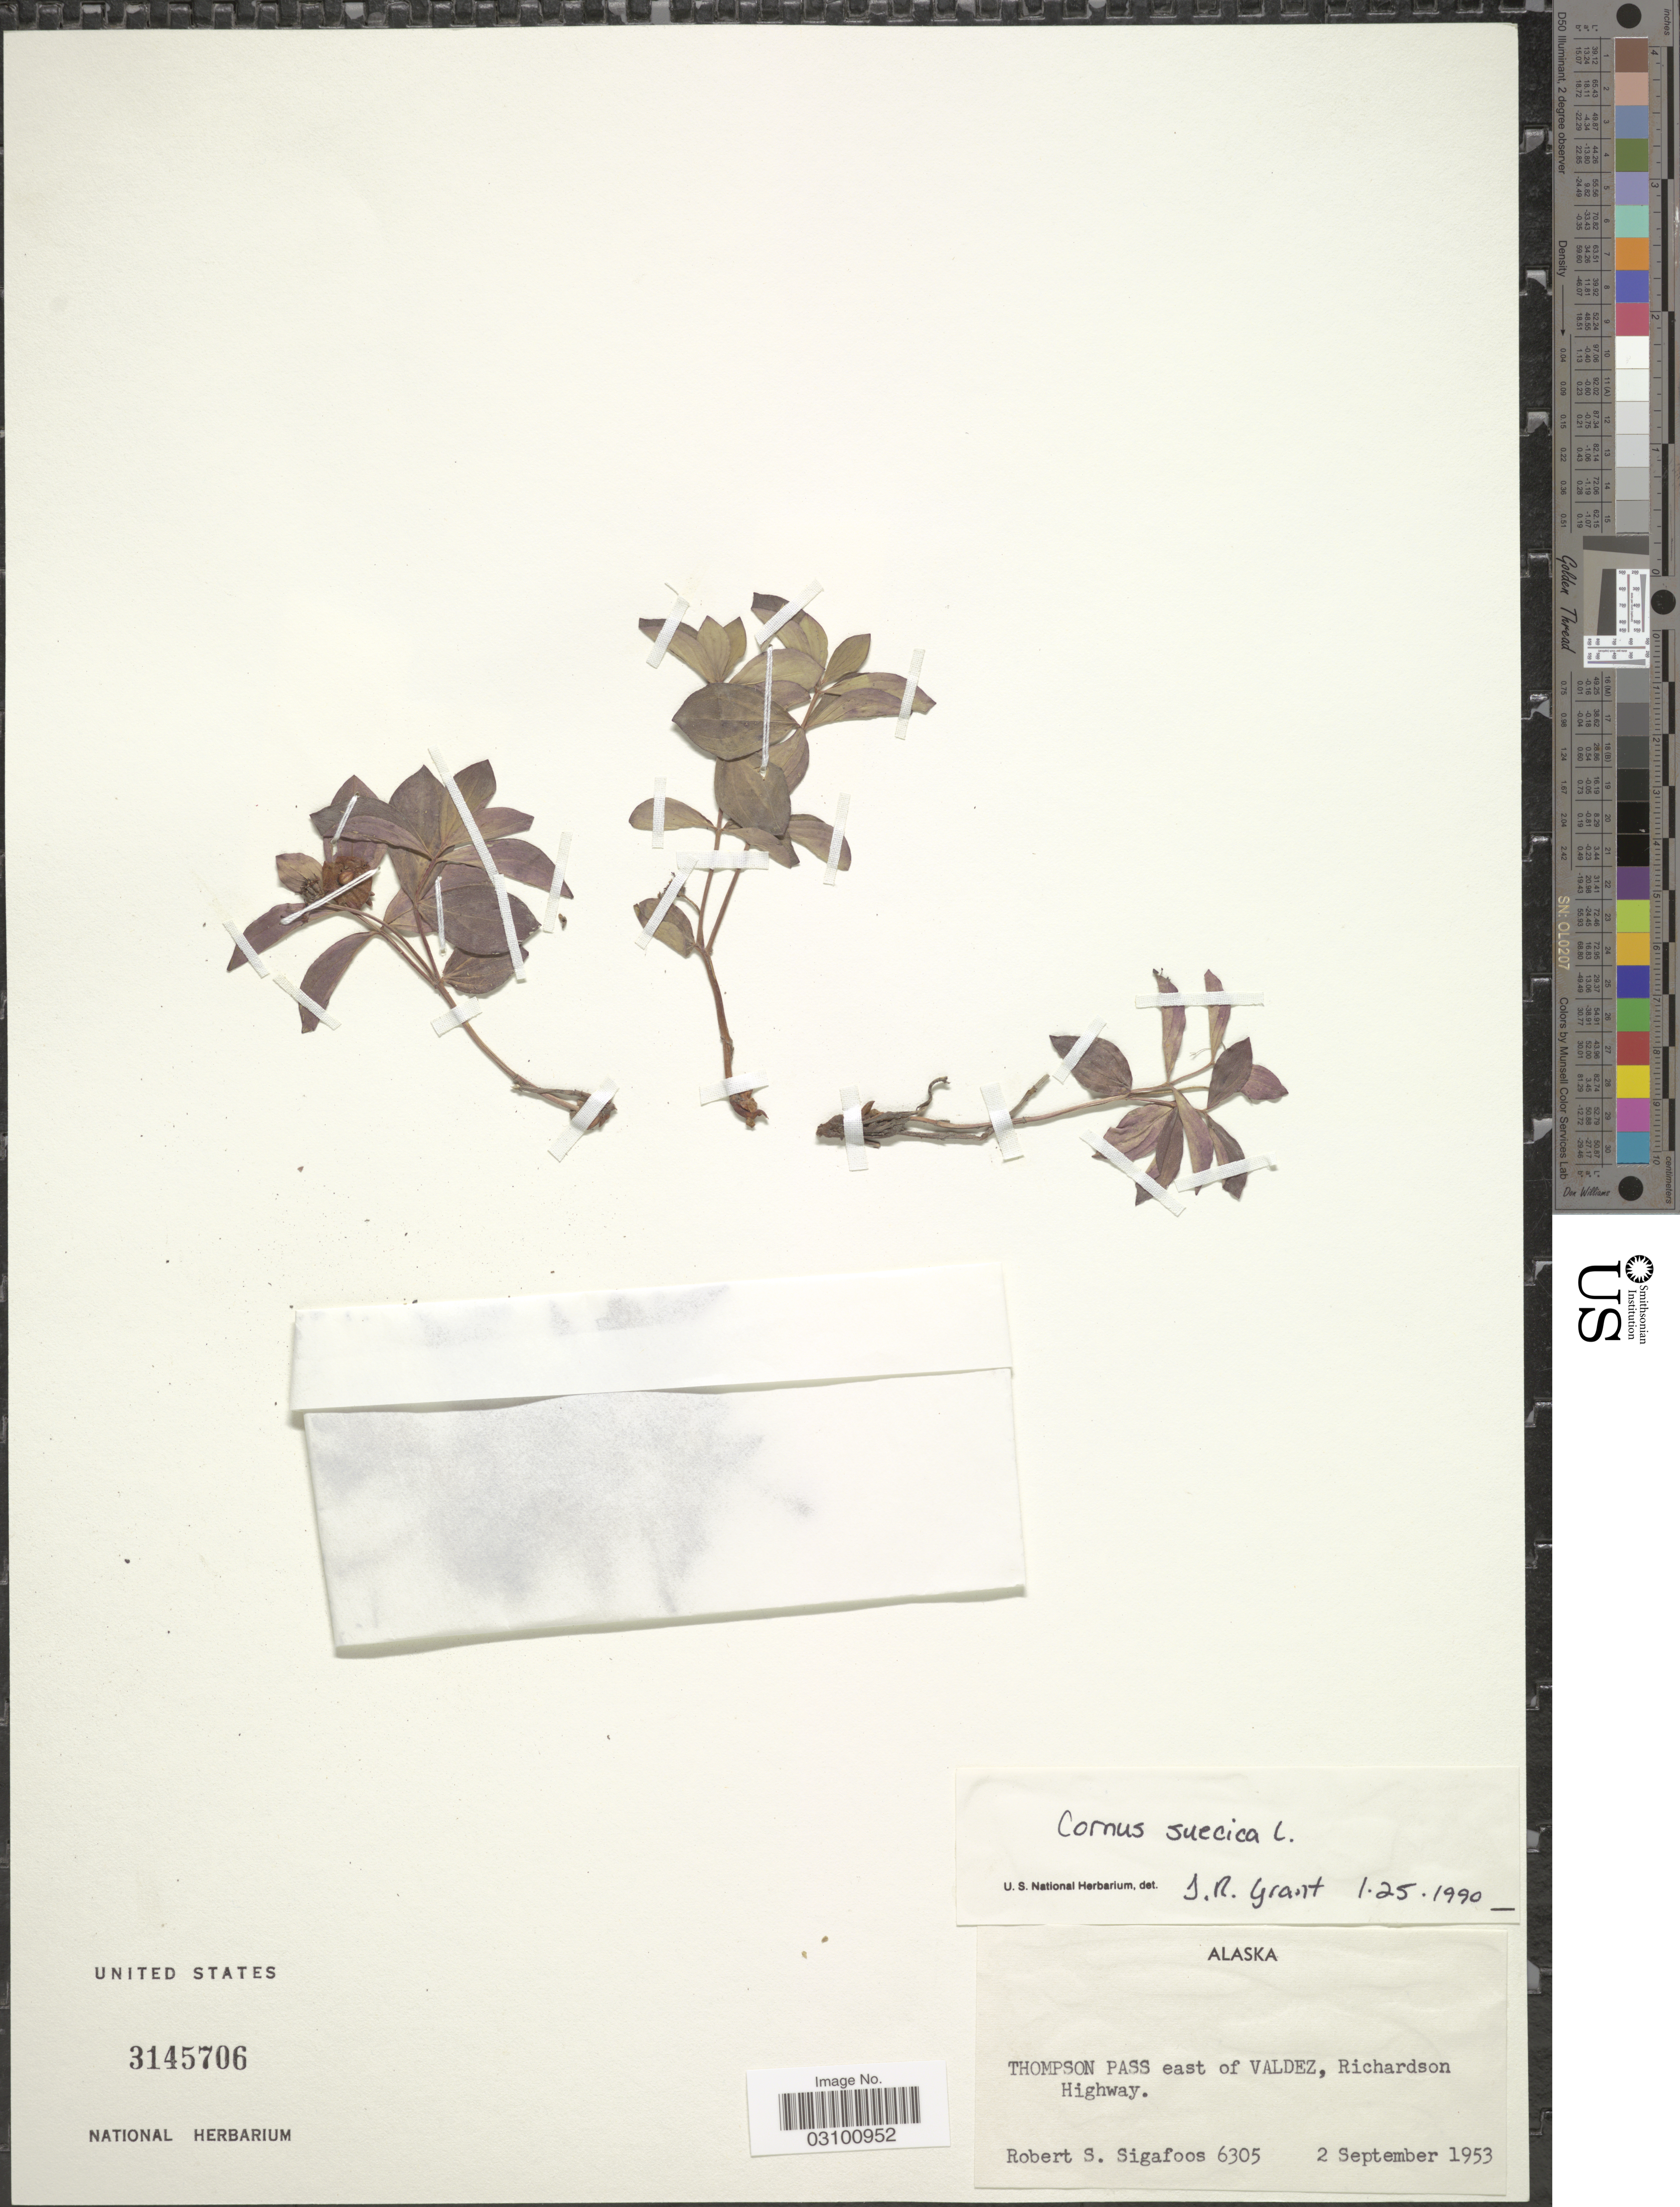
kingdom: Plantae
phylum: Tracheophyta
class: Magnoliopsida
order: Cornales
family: Cornaceae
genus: Cornus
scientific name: Cornus suecica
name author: L.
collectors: R. Sigafoos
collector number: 6305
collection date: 1953-09-02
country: United States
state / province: Alaska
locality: Thompson Pass east of Valdez, Richardson Highway.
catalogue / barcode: US 3145706